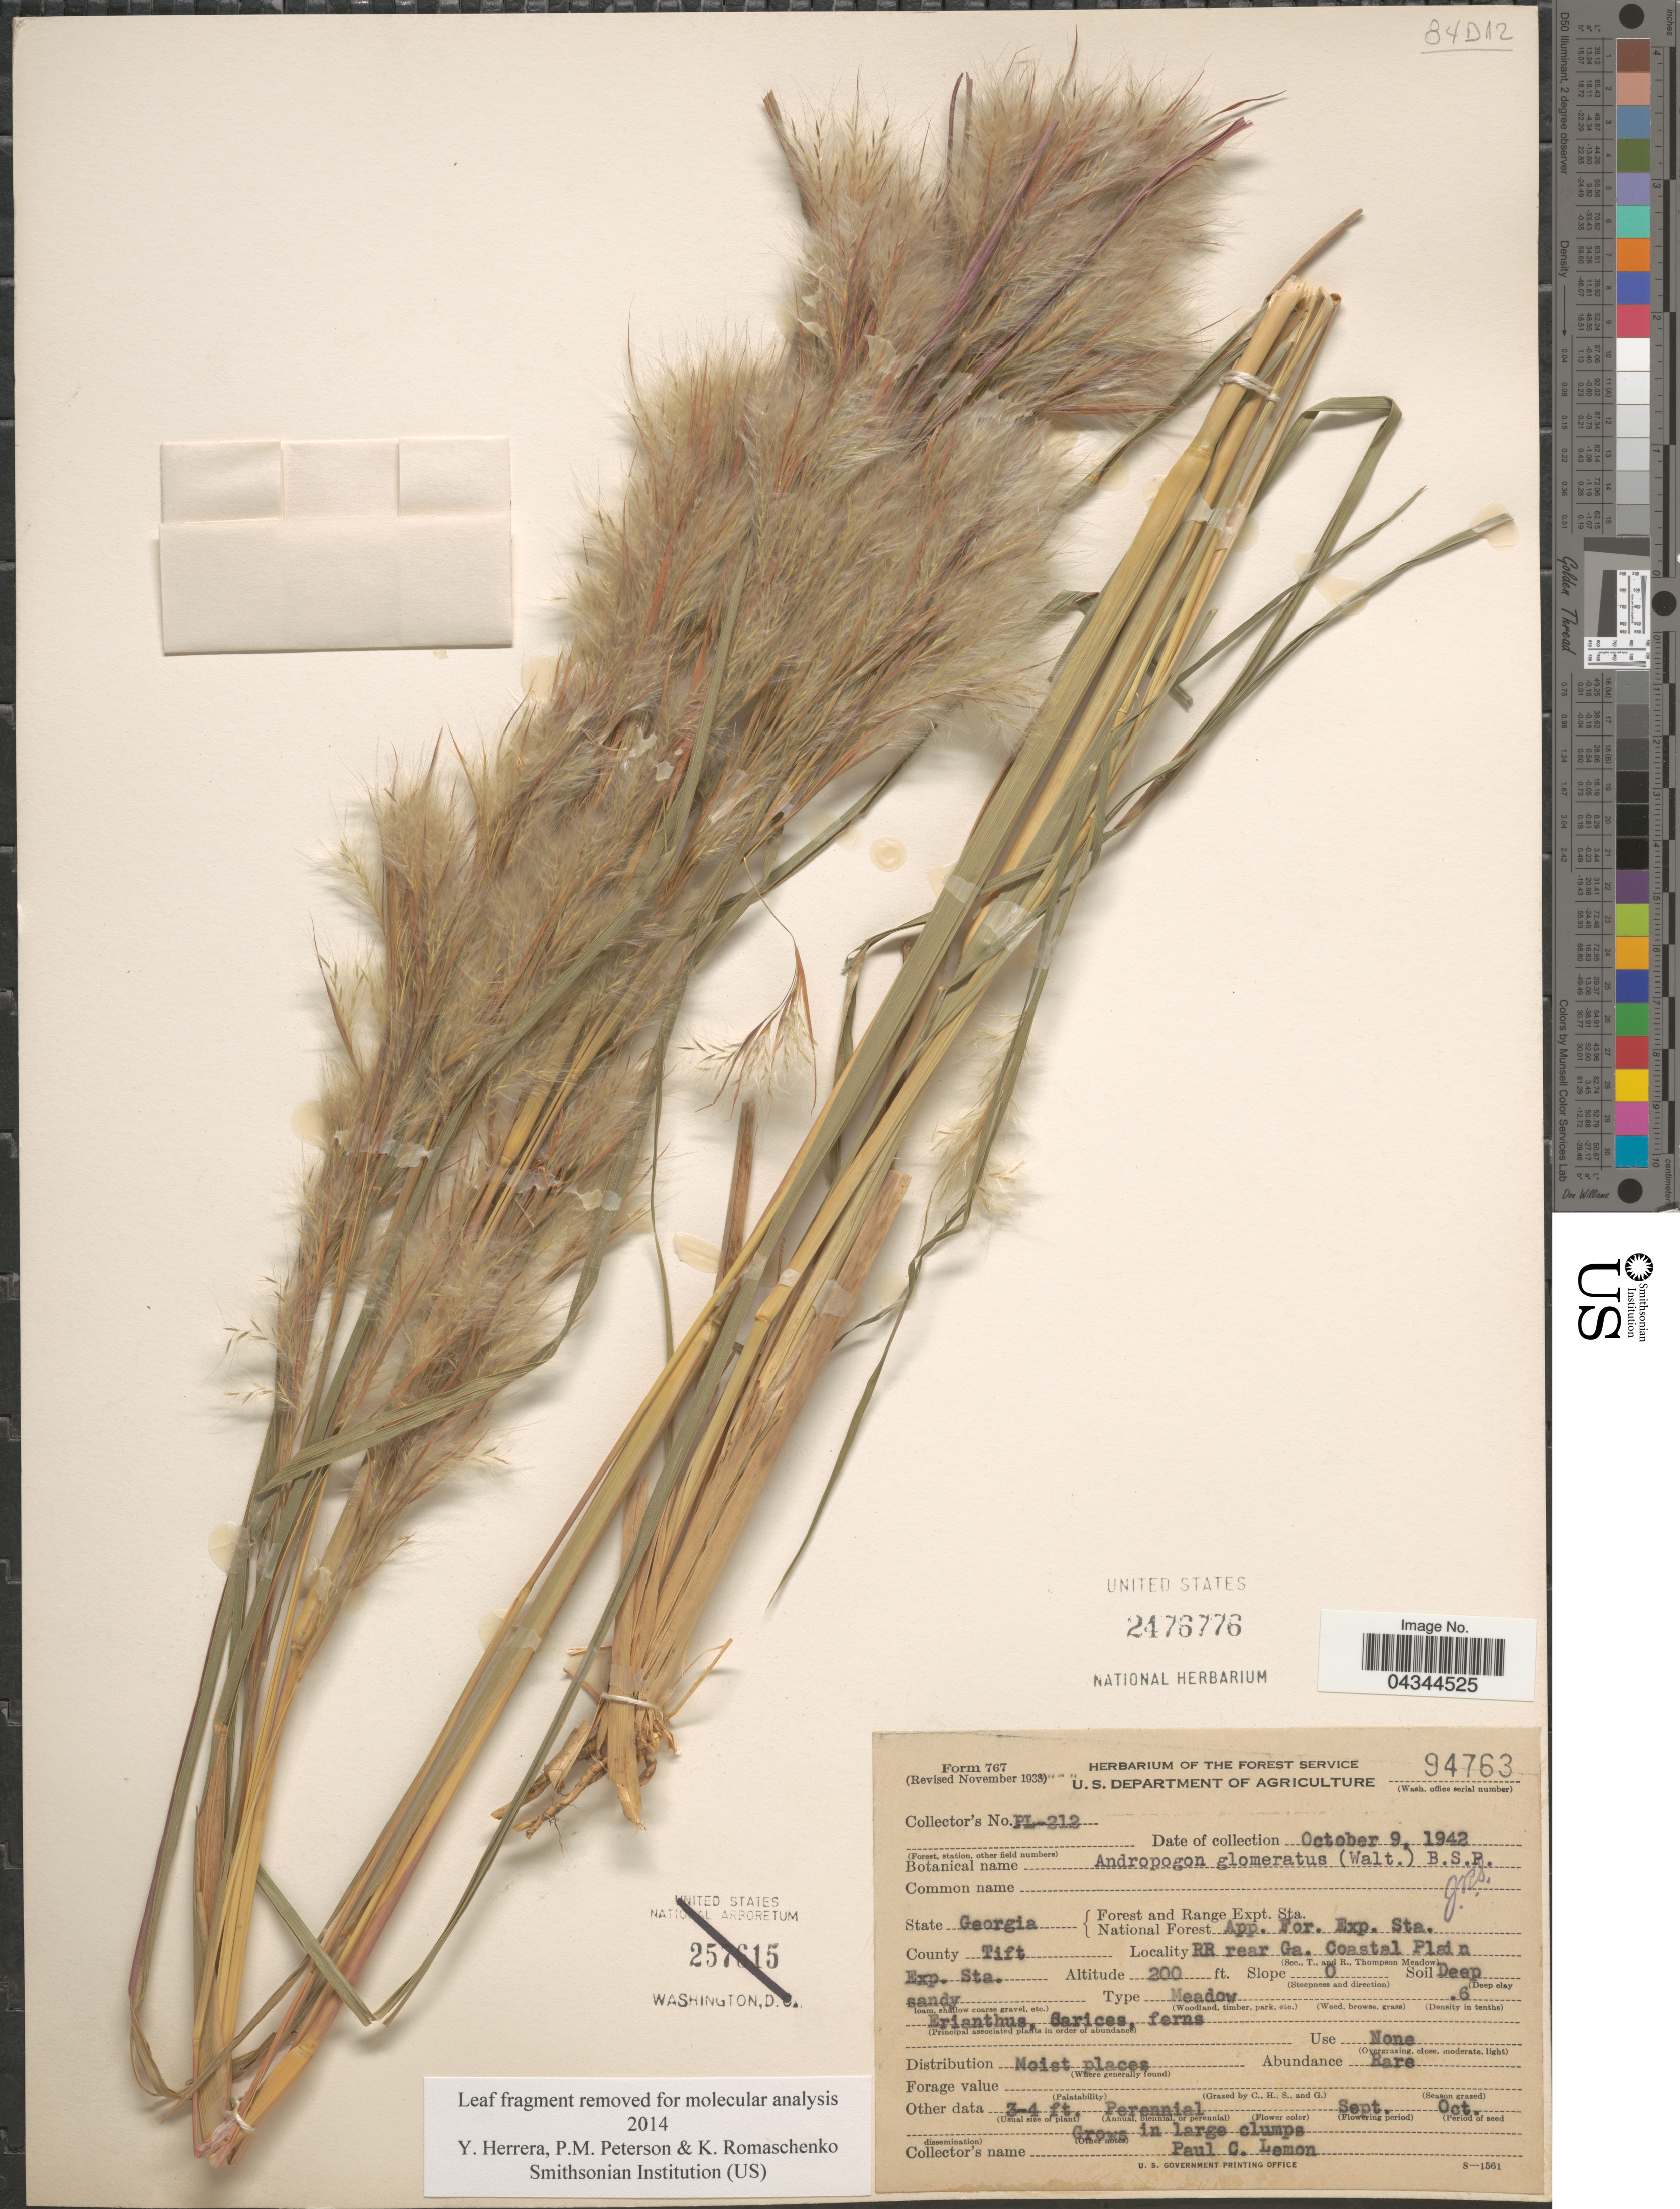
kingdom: Plantae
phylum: Tracheophyta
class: Liliopsida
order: Poales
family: Poaceae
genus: Andropogon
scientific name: Andropogon virginicus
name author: L.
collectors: P. Lemon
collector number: PL-212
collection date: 1942-10-09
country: United States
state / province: Georgia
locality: Forest and Range Expt. Sta. National Forest App. For. Exp. Sta. County Tift. RR rear Ga. Coastal Plain Exp. Sta.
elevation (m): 61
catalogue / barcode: US 2476776